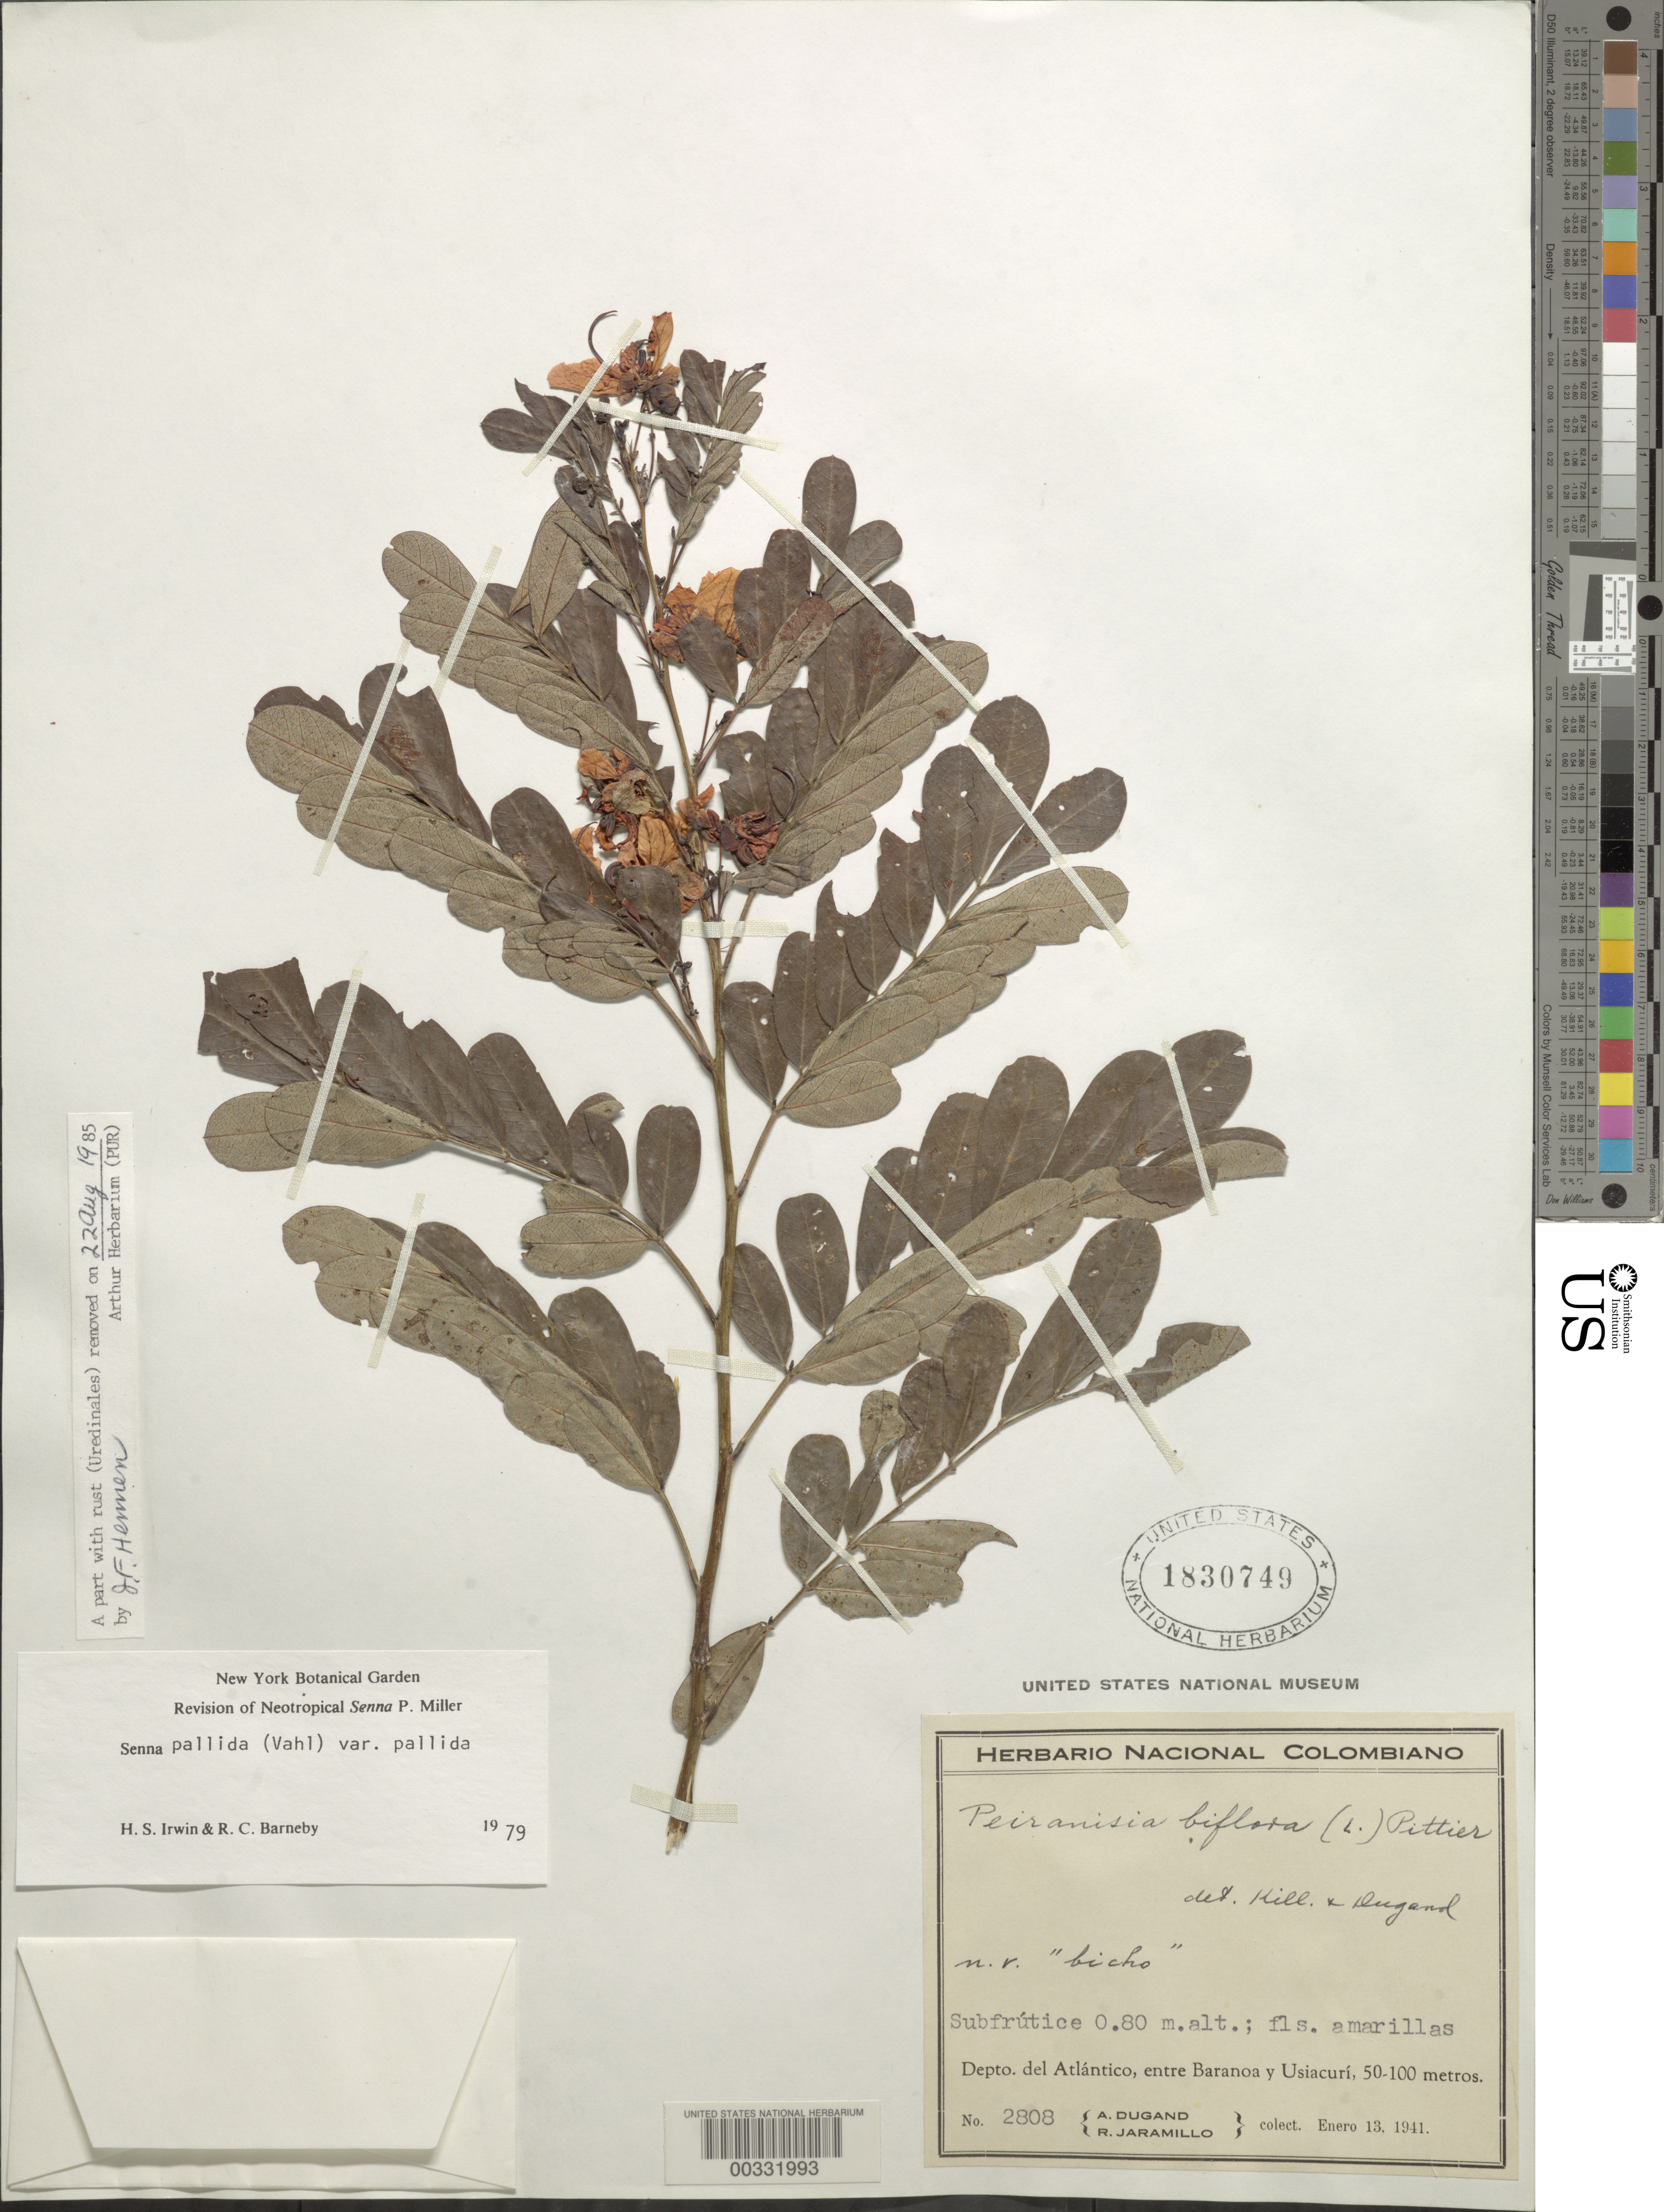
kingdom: Plantae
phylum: Tracheophyta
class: Magnoliopsida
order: Fabales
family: Fabaceae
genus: Senna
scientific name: Senna pallida var. pallida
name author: (Vahl) H.S. Irwin & Barneby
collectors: A. Dugand G. & R. Jaramillo M.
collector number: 2808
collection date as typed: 13 Jan 1941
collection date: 1941-01-13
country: Colombia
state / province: Atlántico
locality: Between Baranoa and Usiacuri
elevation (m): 50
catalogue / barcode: US 1830749